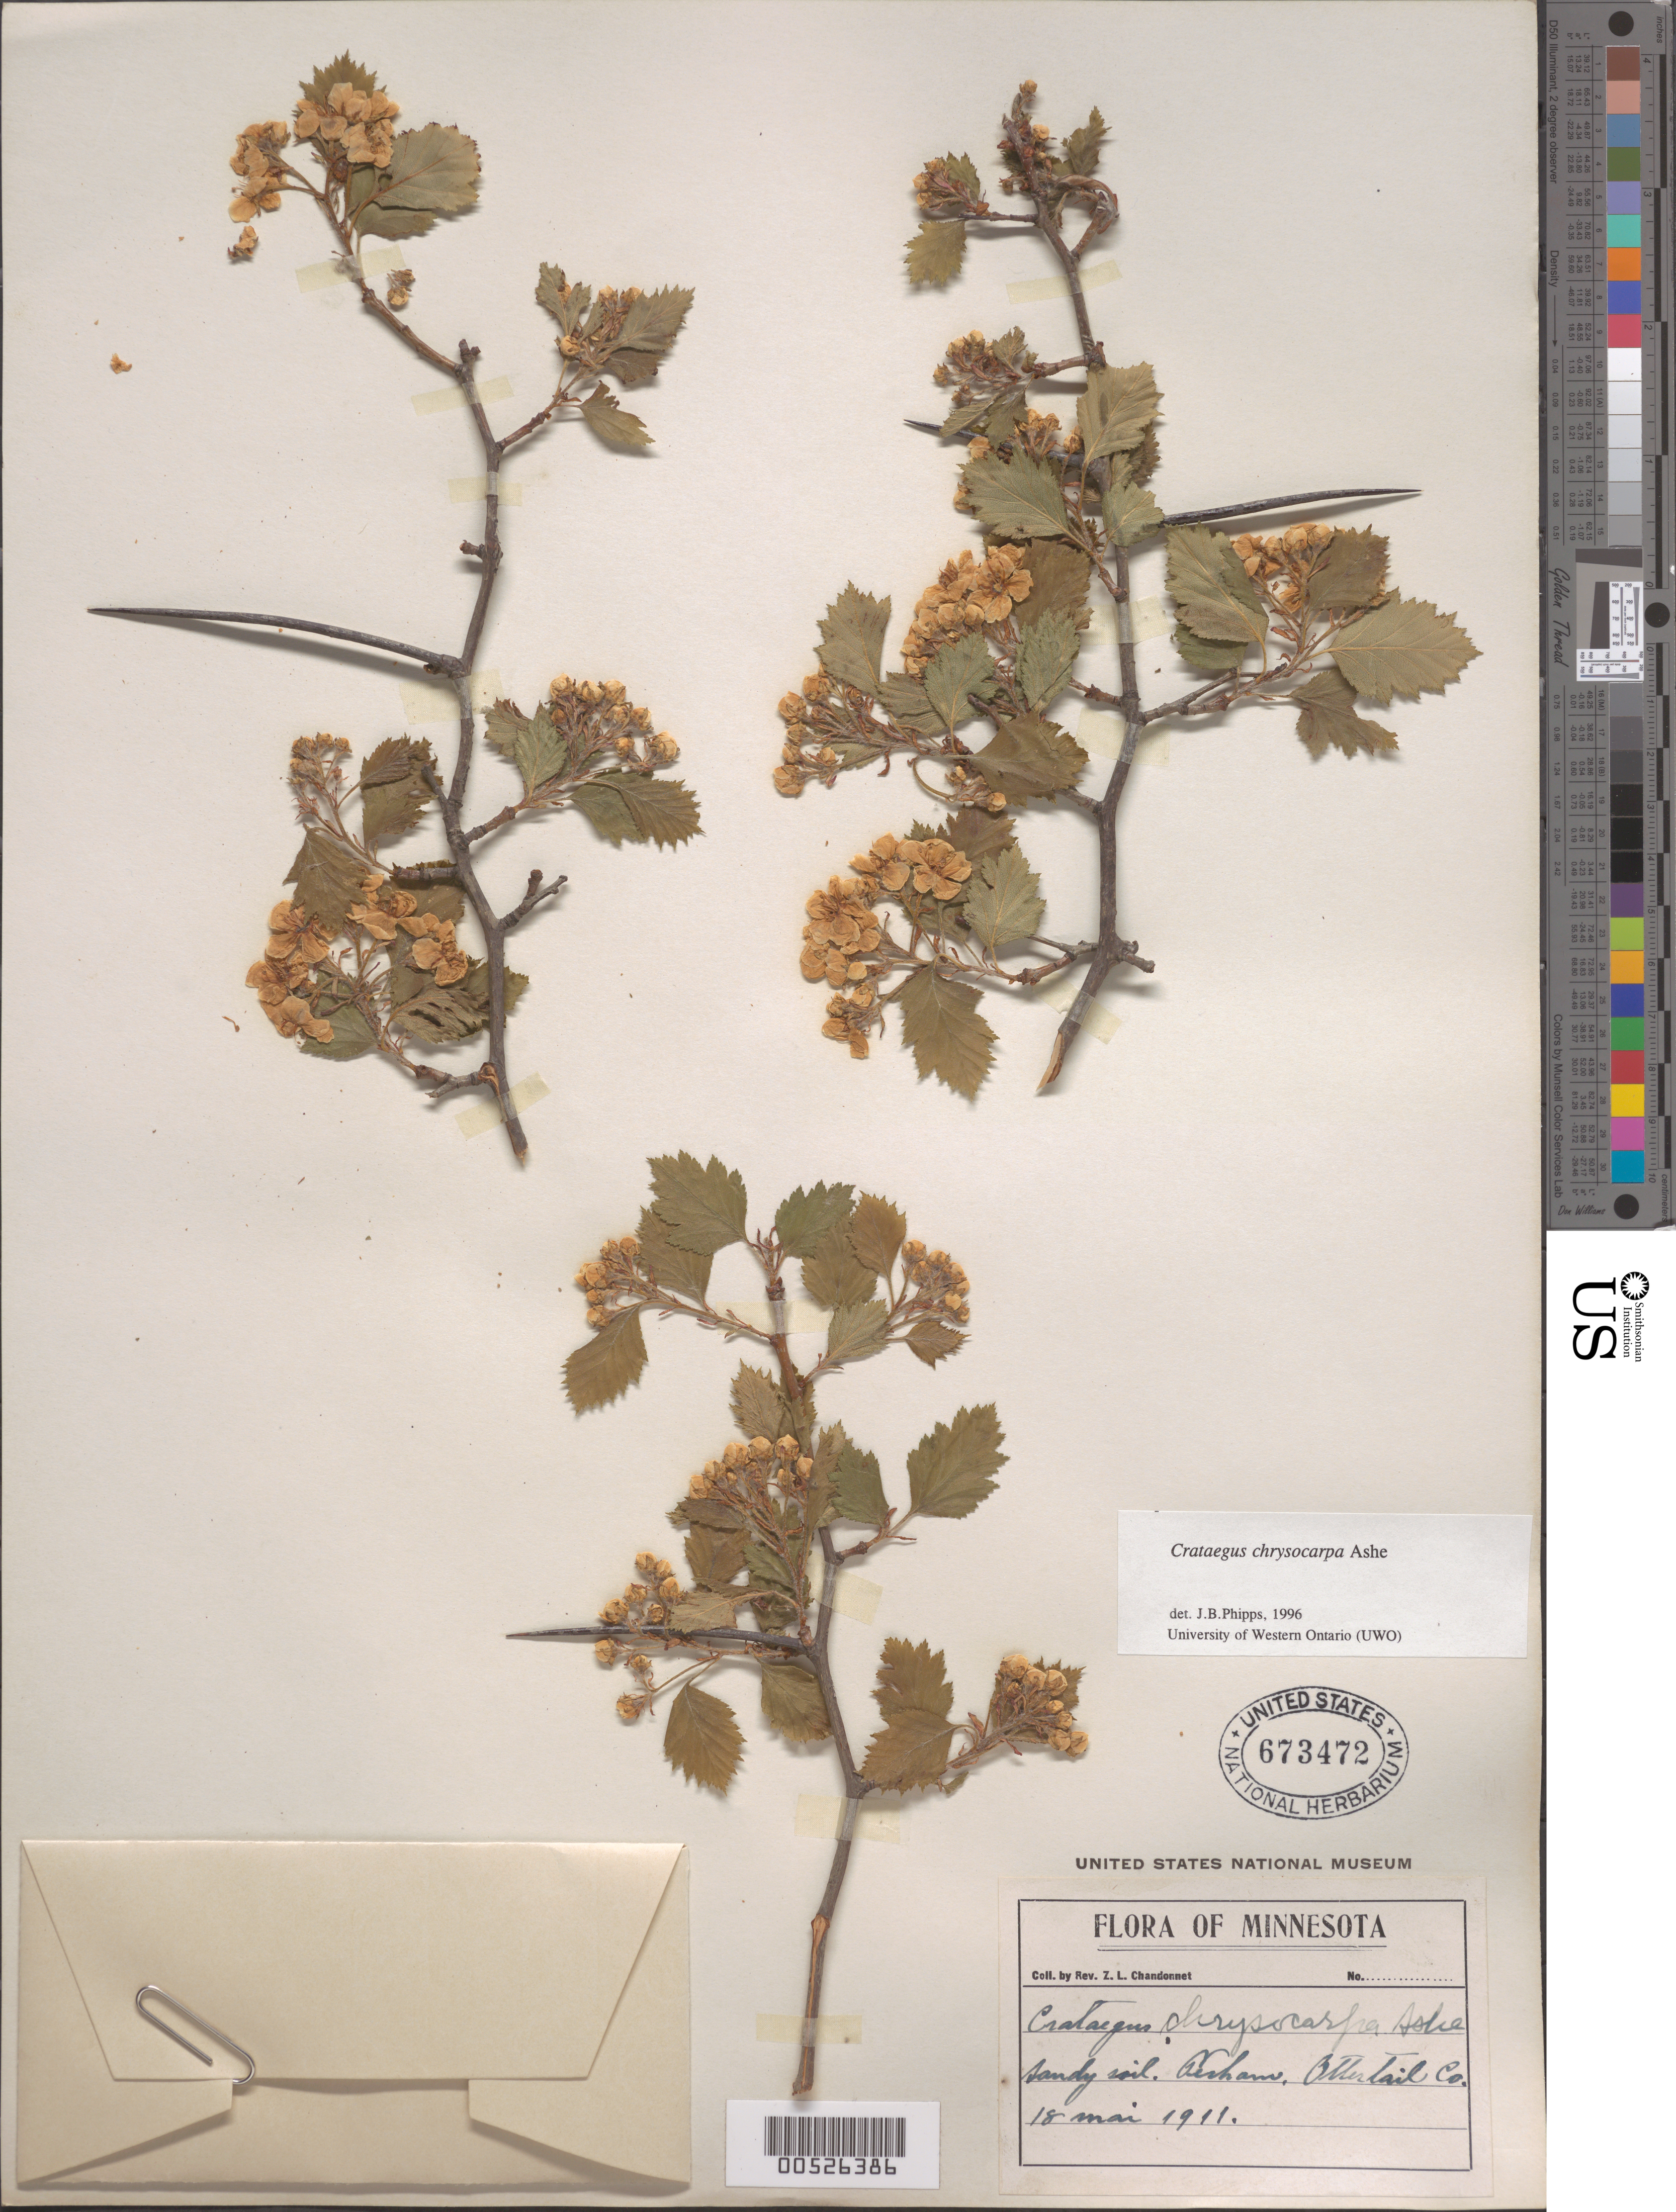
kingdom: Plantae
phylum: Tracheophyta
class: Magnoliopsida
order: Rosales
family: Rosaceae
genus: Crataegus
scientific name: Crataegus chrysocarpa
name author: Ashe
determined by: Phipps, James B., (UWO), University of Western Ontario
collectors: Z. Chandonnet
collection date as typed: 18 May 1911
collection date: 1911-05-18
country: United States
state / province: Minnesota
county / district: Otter Tail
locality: Perham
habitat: Sandy soil.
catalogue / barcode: US 673472